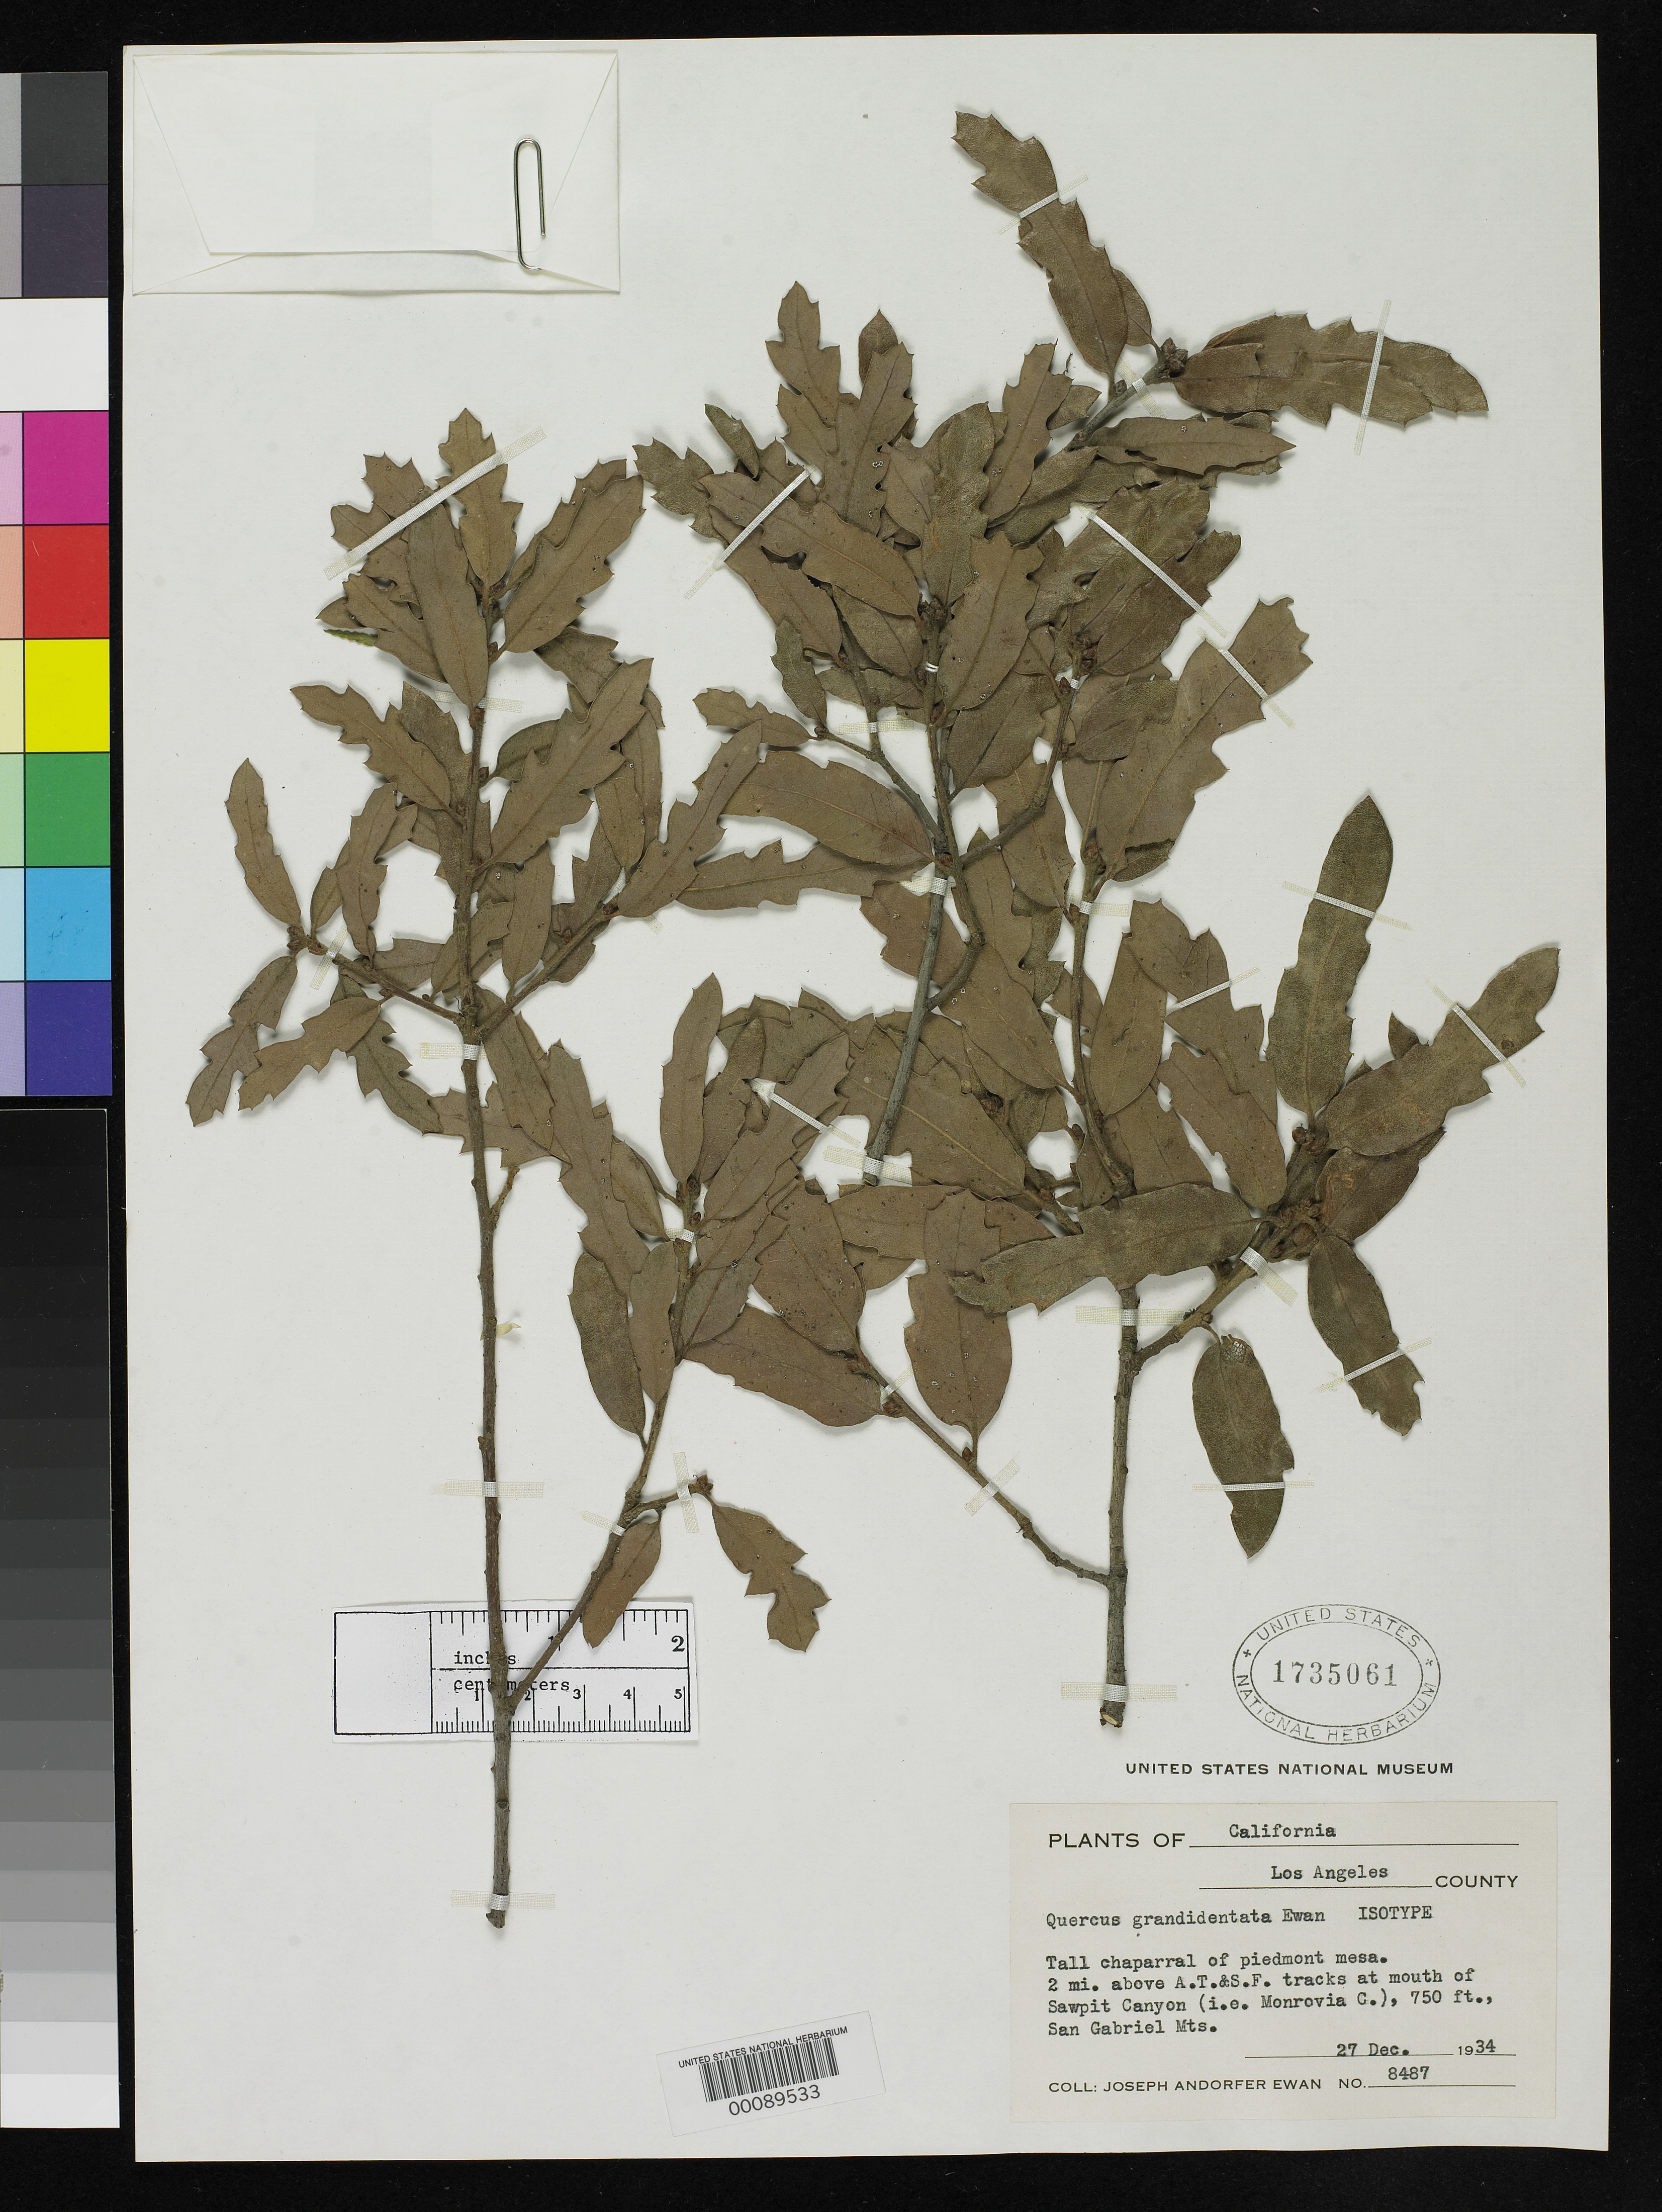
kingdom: Plantae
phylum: Tracheophyta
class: Magnoliopsida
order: Fagales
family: Fagaceae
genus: Quercus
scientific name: Quercus grandidentata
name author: Ewan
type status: Isotype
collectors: J. A. Ewan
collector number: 8487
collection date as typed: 27 Dec 1934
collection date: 1934-12-27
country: United States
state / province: California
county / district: Los Angeles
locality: San Gabrill Mts., mouth of Sawpit Canyon.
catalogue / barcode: US 1735061